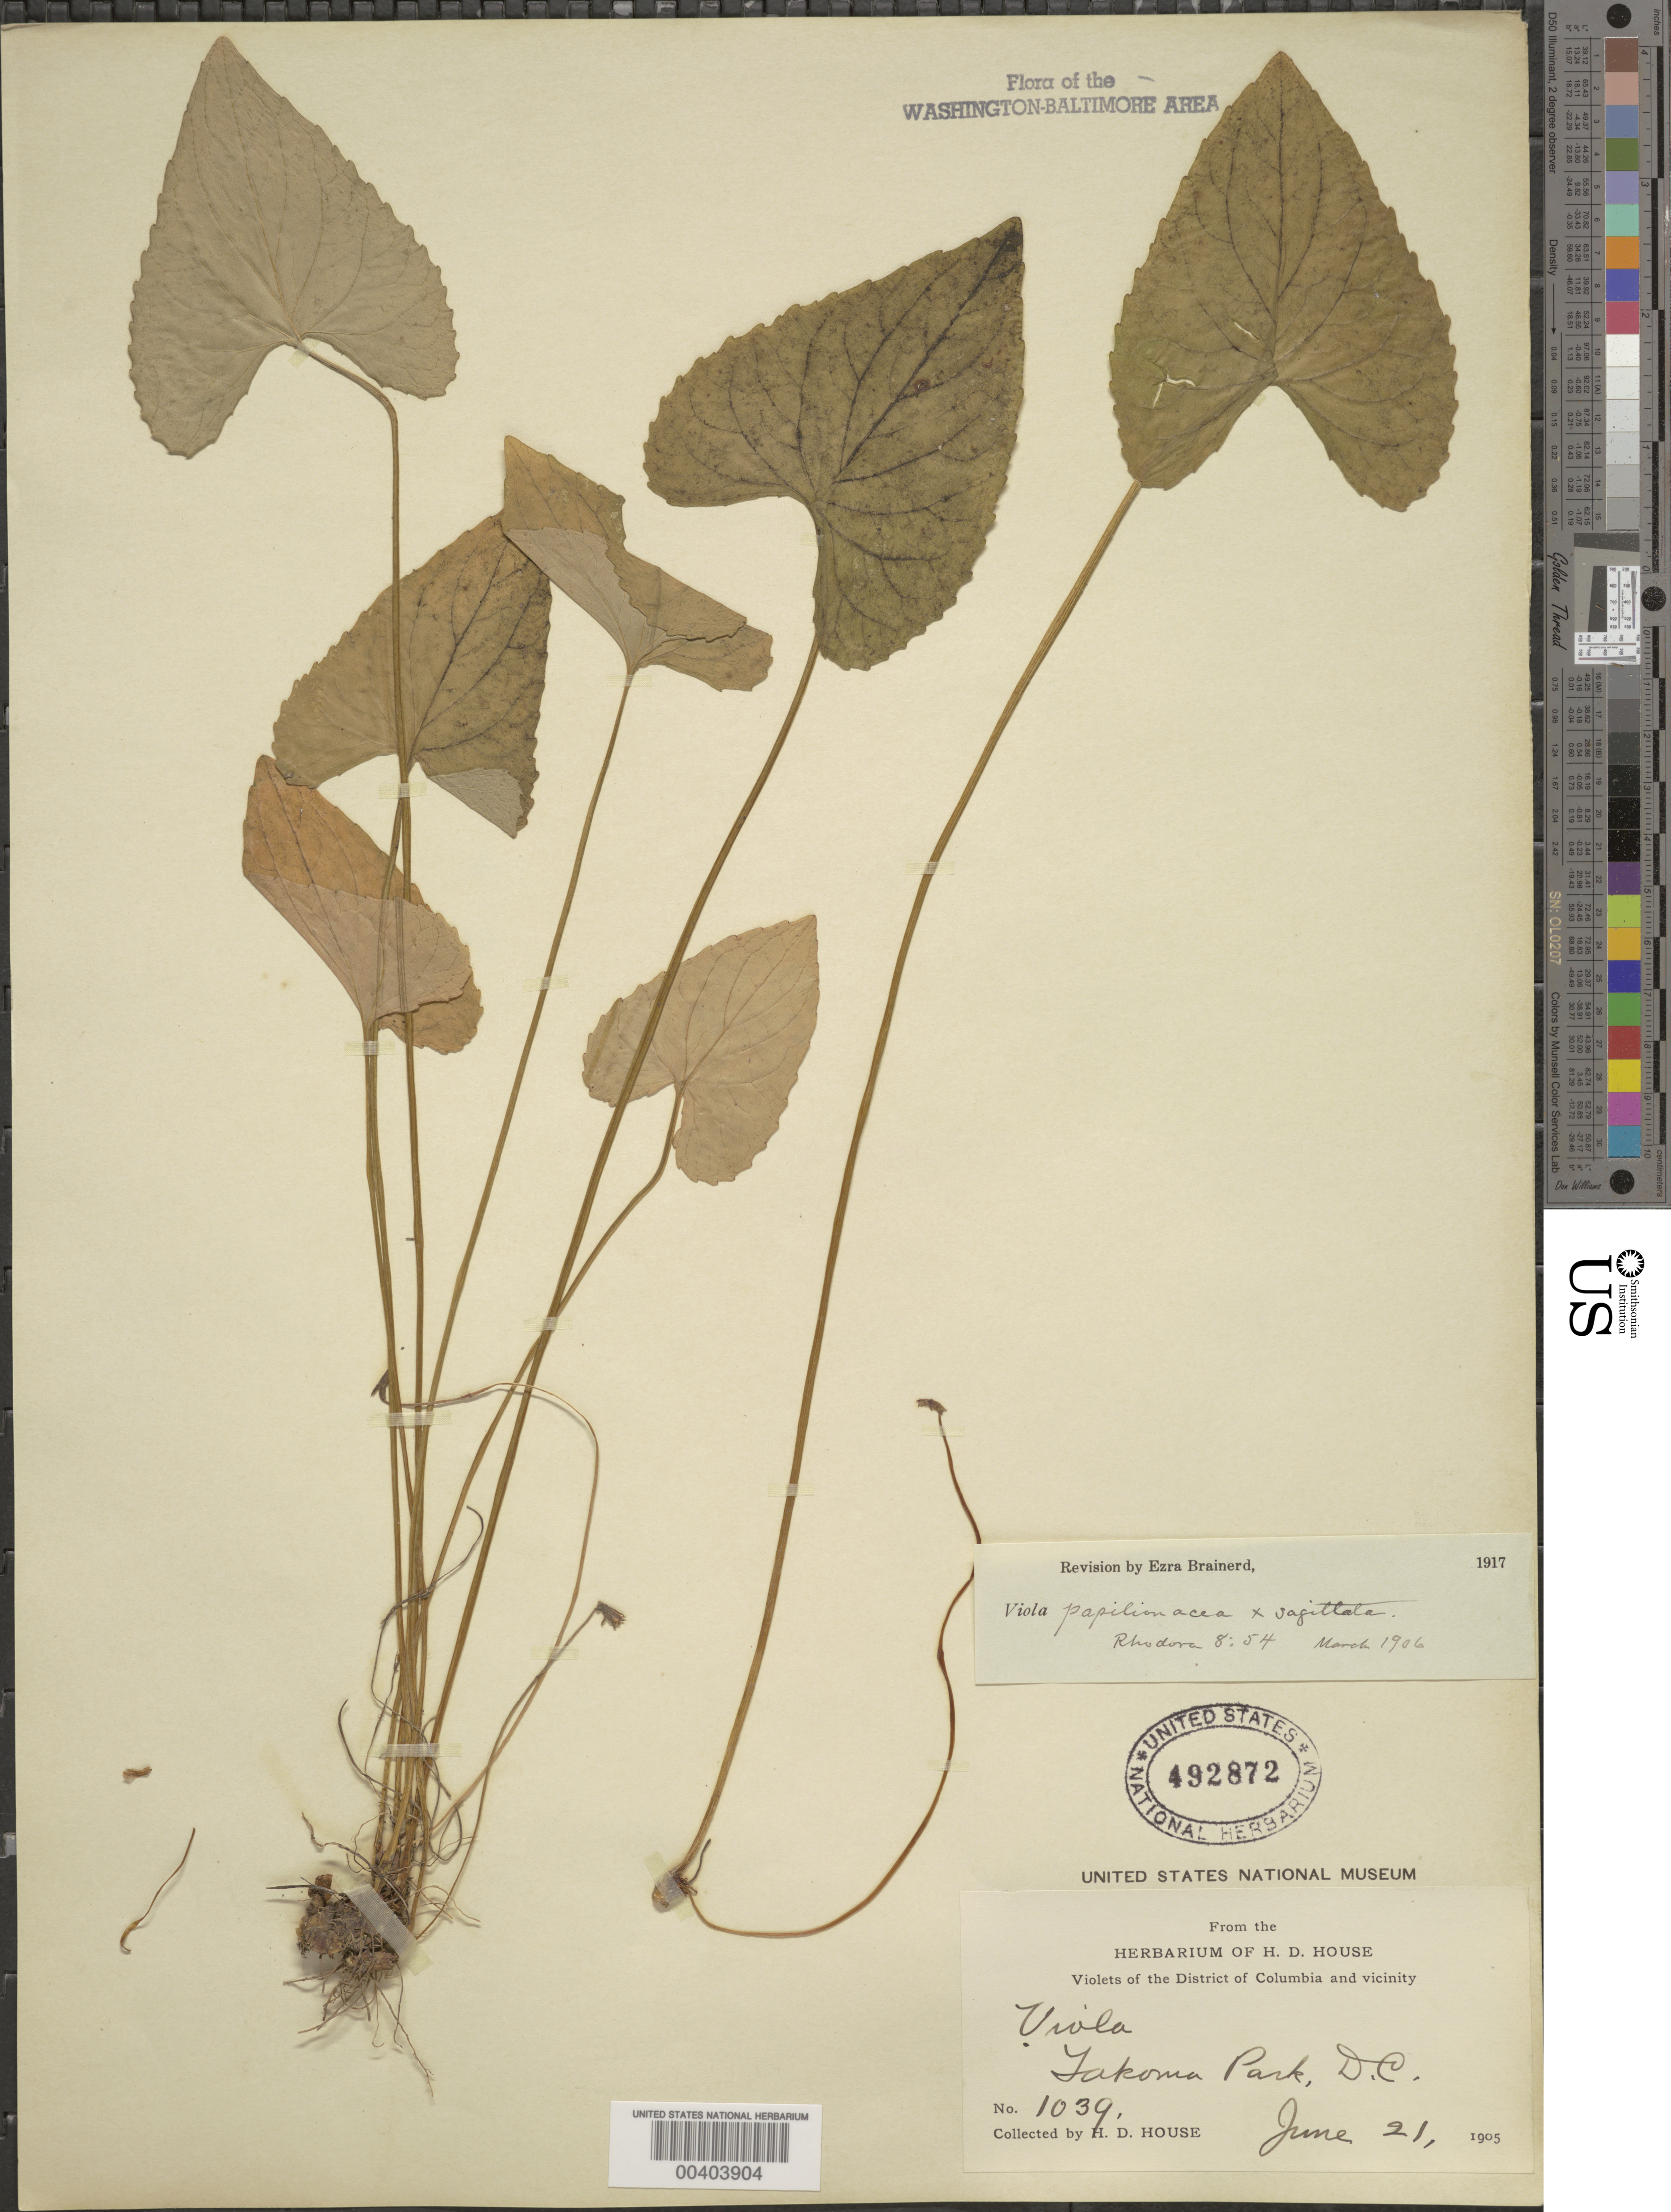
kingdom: Plantae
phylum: Tracheophyta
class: Magnoliopsida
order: Malpighiales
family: Violaceae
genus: Viola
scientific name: Viola papilionacea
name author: Pursh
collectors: H. D. House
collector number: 1039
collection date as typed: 21 Jun 1905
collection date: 1905-06-21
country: United States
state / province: District of Columbia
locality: Takoma Park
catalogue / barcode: US 492872